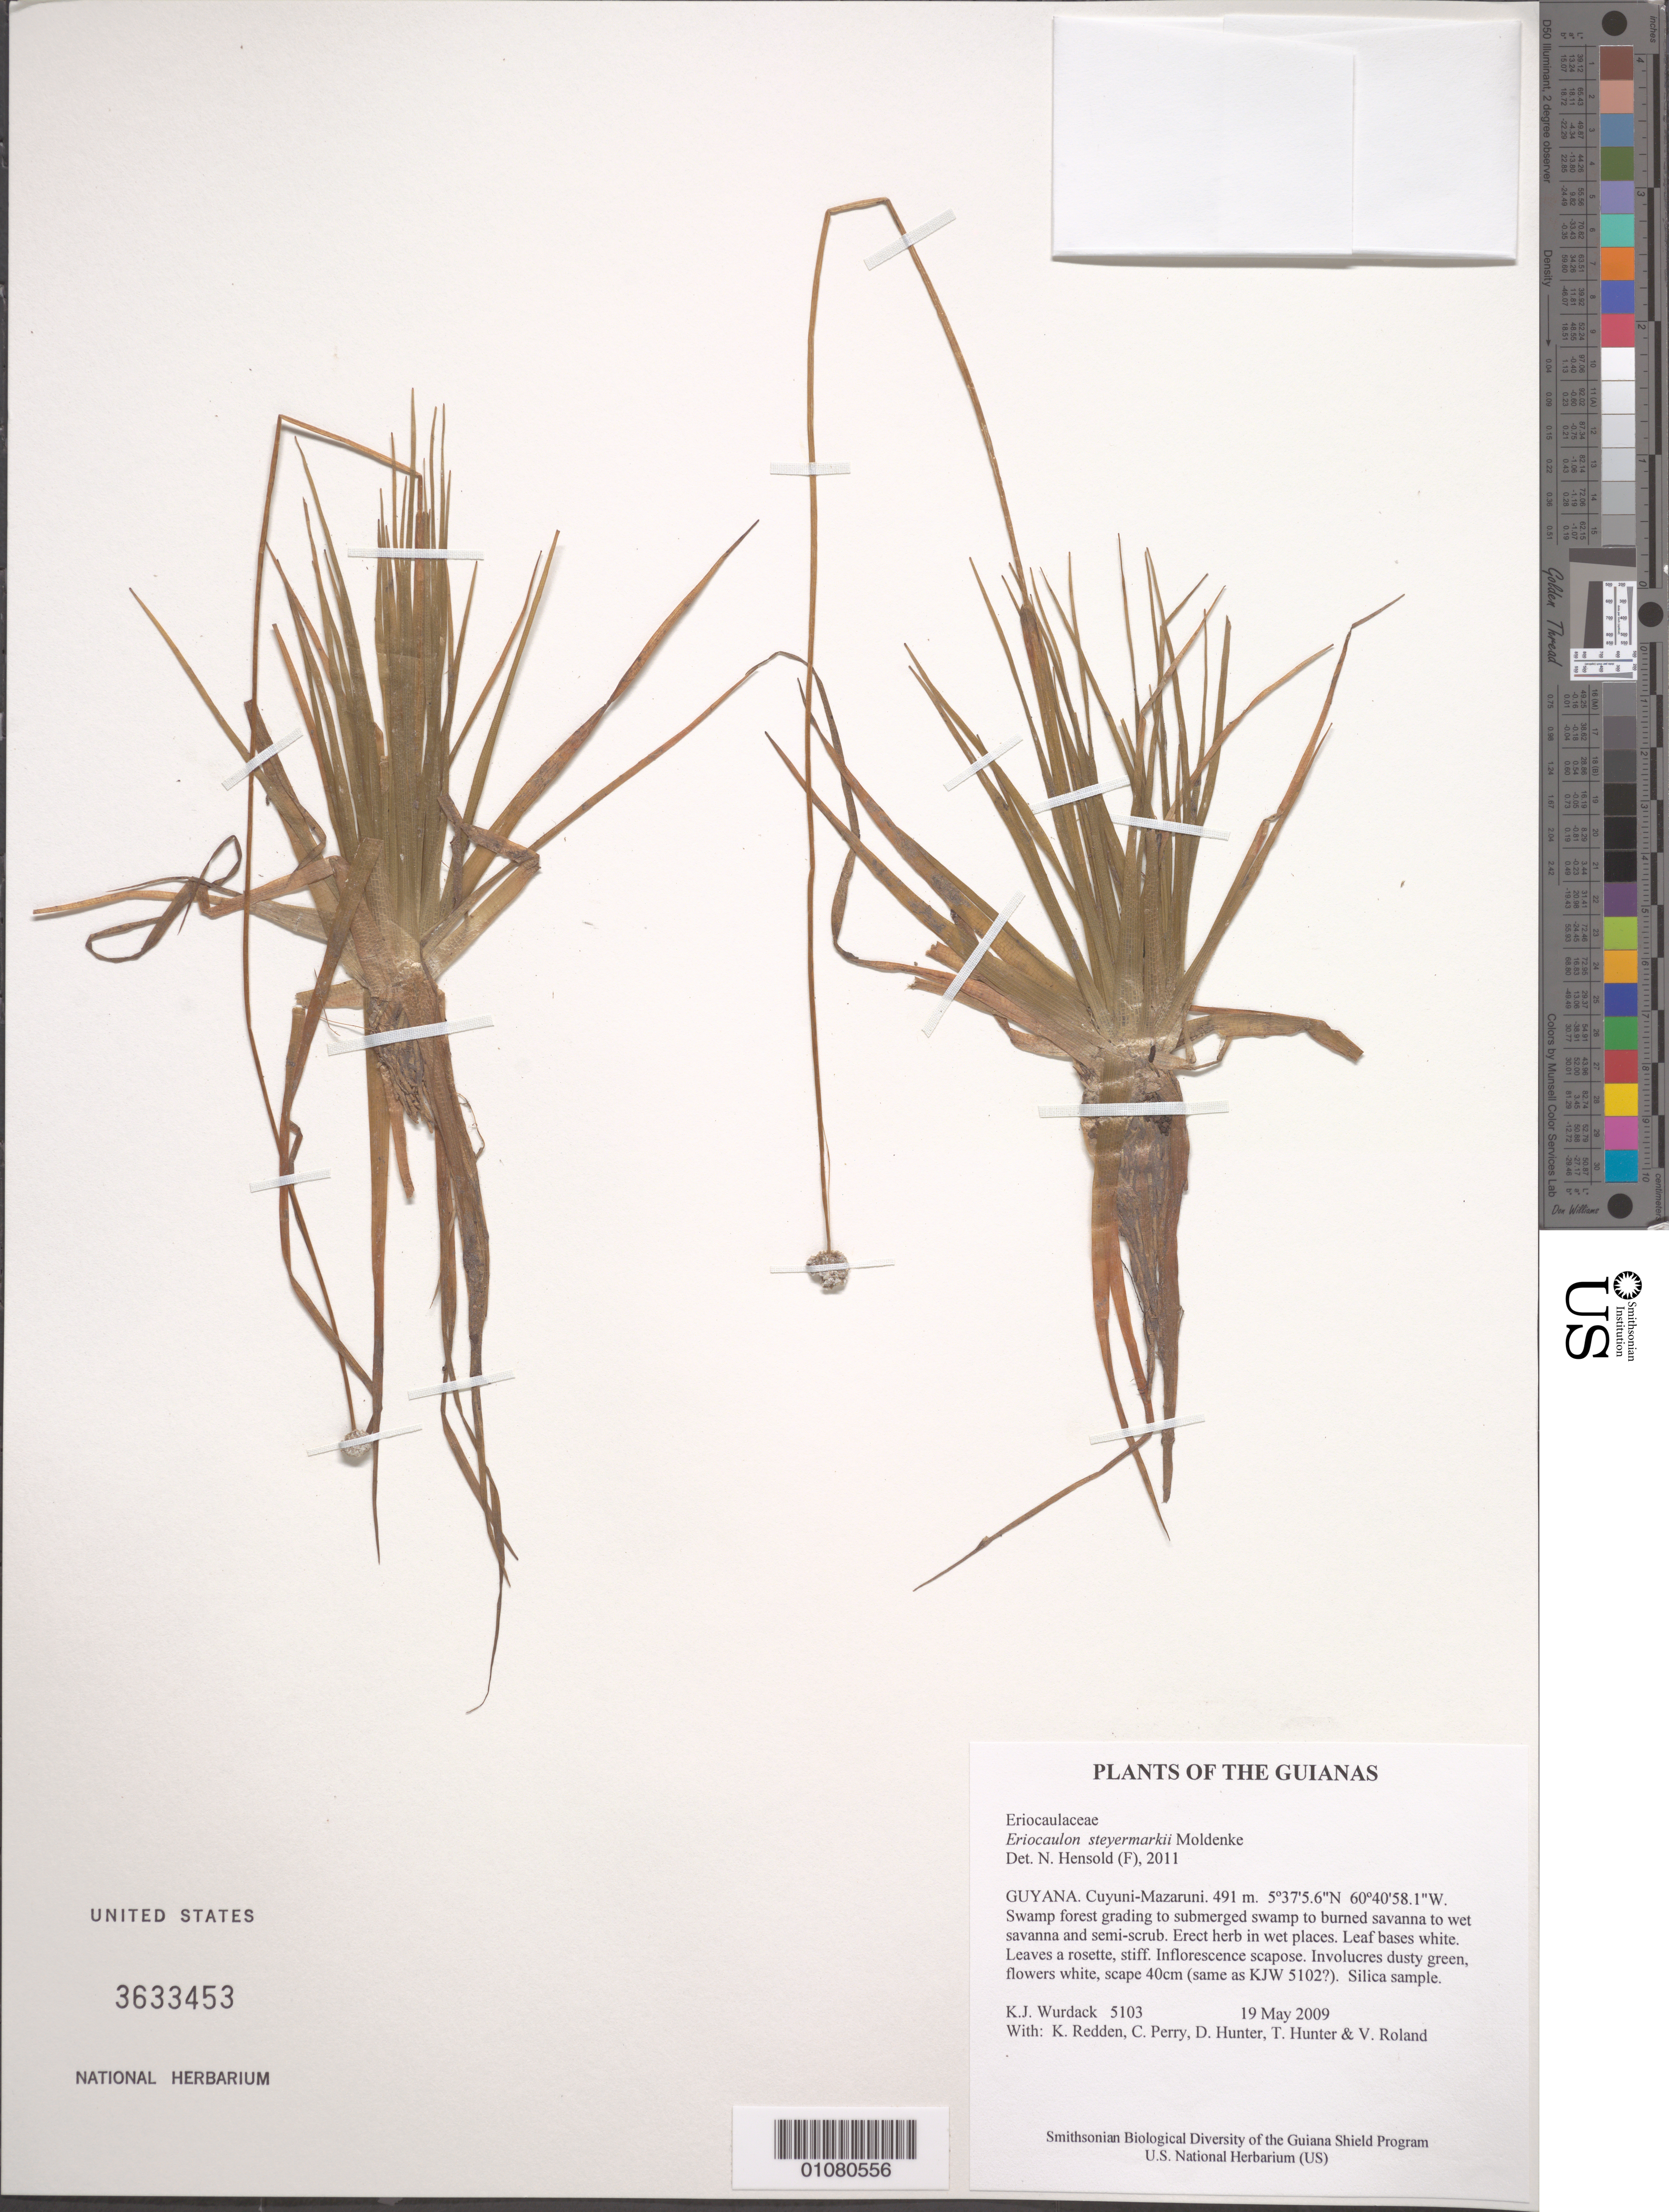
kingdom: Plantae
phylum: Tracheophyta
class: Liliopsida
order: Poales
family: Eriocaulaceae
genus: Eriocaulon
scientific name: Eriocaulon steyermarkii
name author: Moldenke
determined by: Hensold, N.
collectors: K. Wurdack, K. M. Redden, C. Perry, D. Hunter, T. Hunter & V. Roland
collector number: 5103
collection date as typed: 19 May 2009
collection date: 2009-05-19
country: Guyana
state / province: Cuyuni-Mazaruni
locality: Kato River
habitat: Swamp forest grading to submerged swamp to burned savanna to wet savanna and semi-scrub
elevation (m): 491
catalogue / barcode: US 3633453